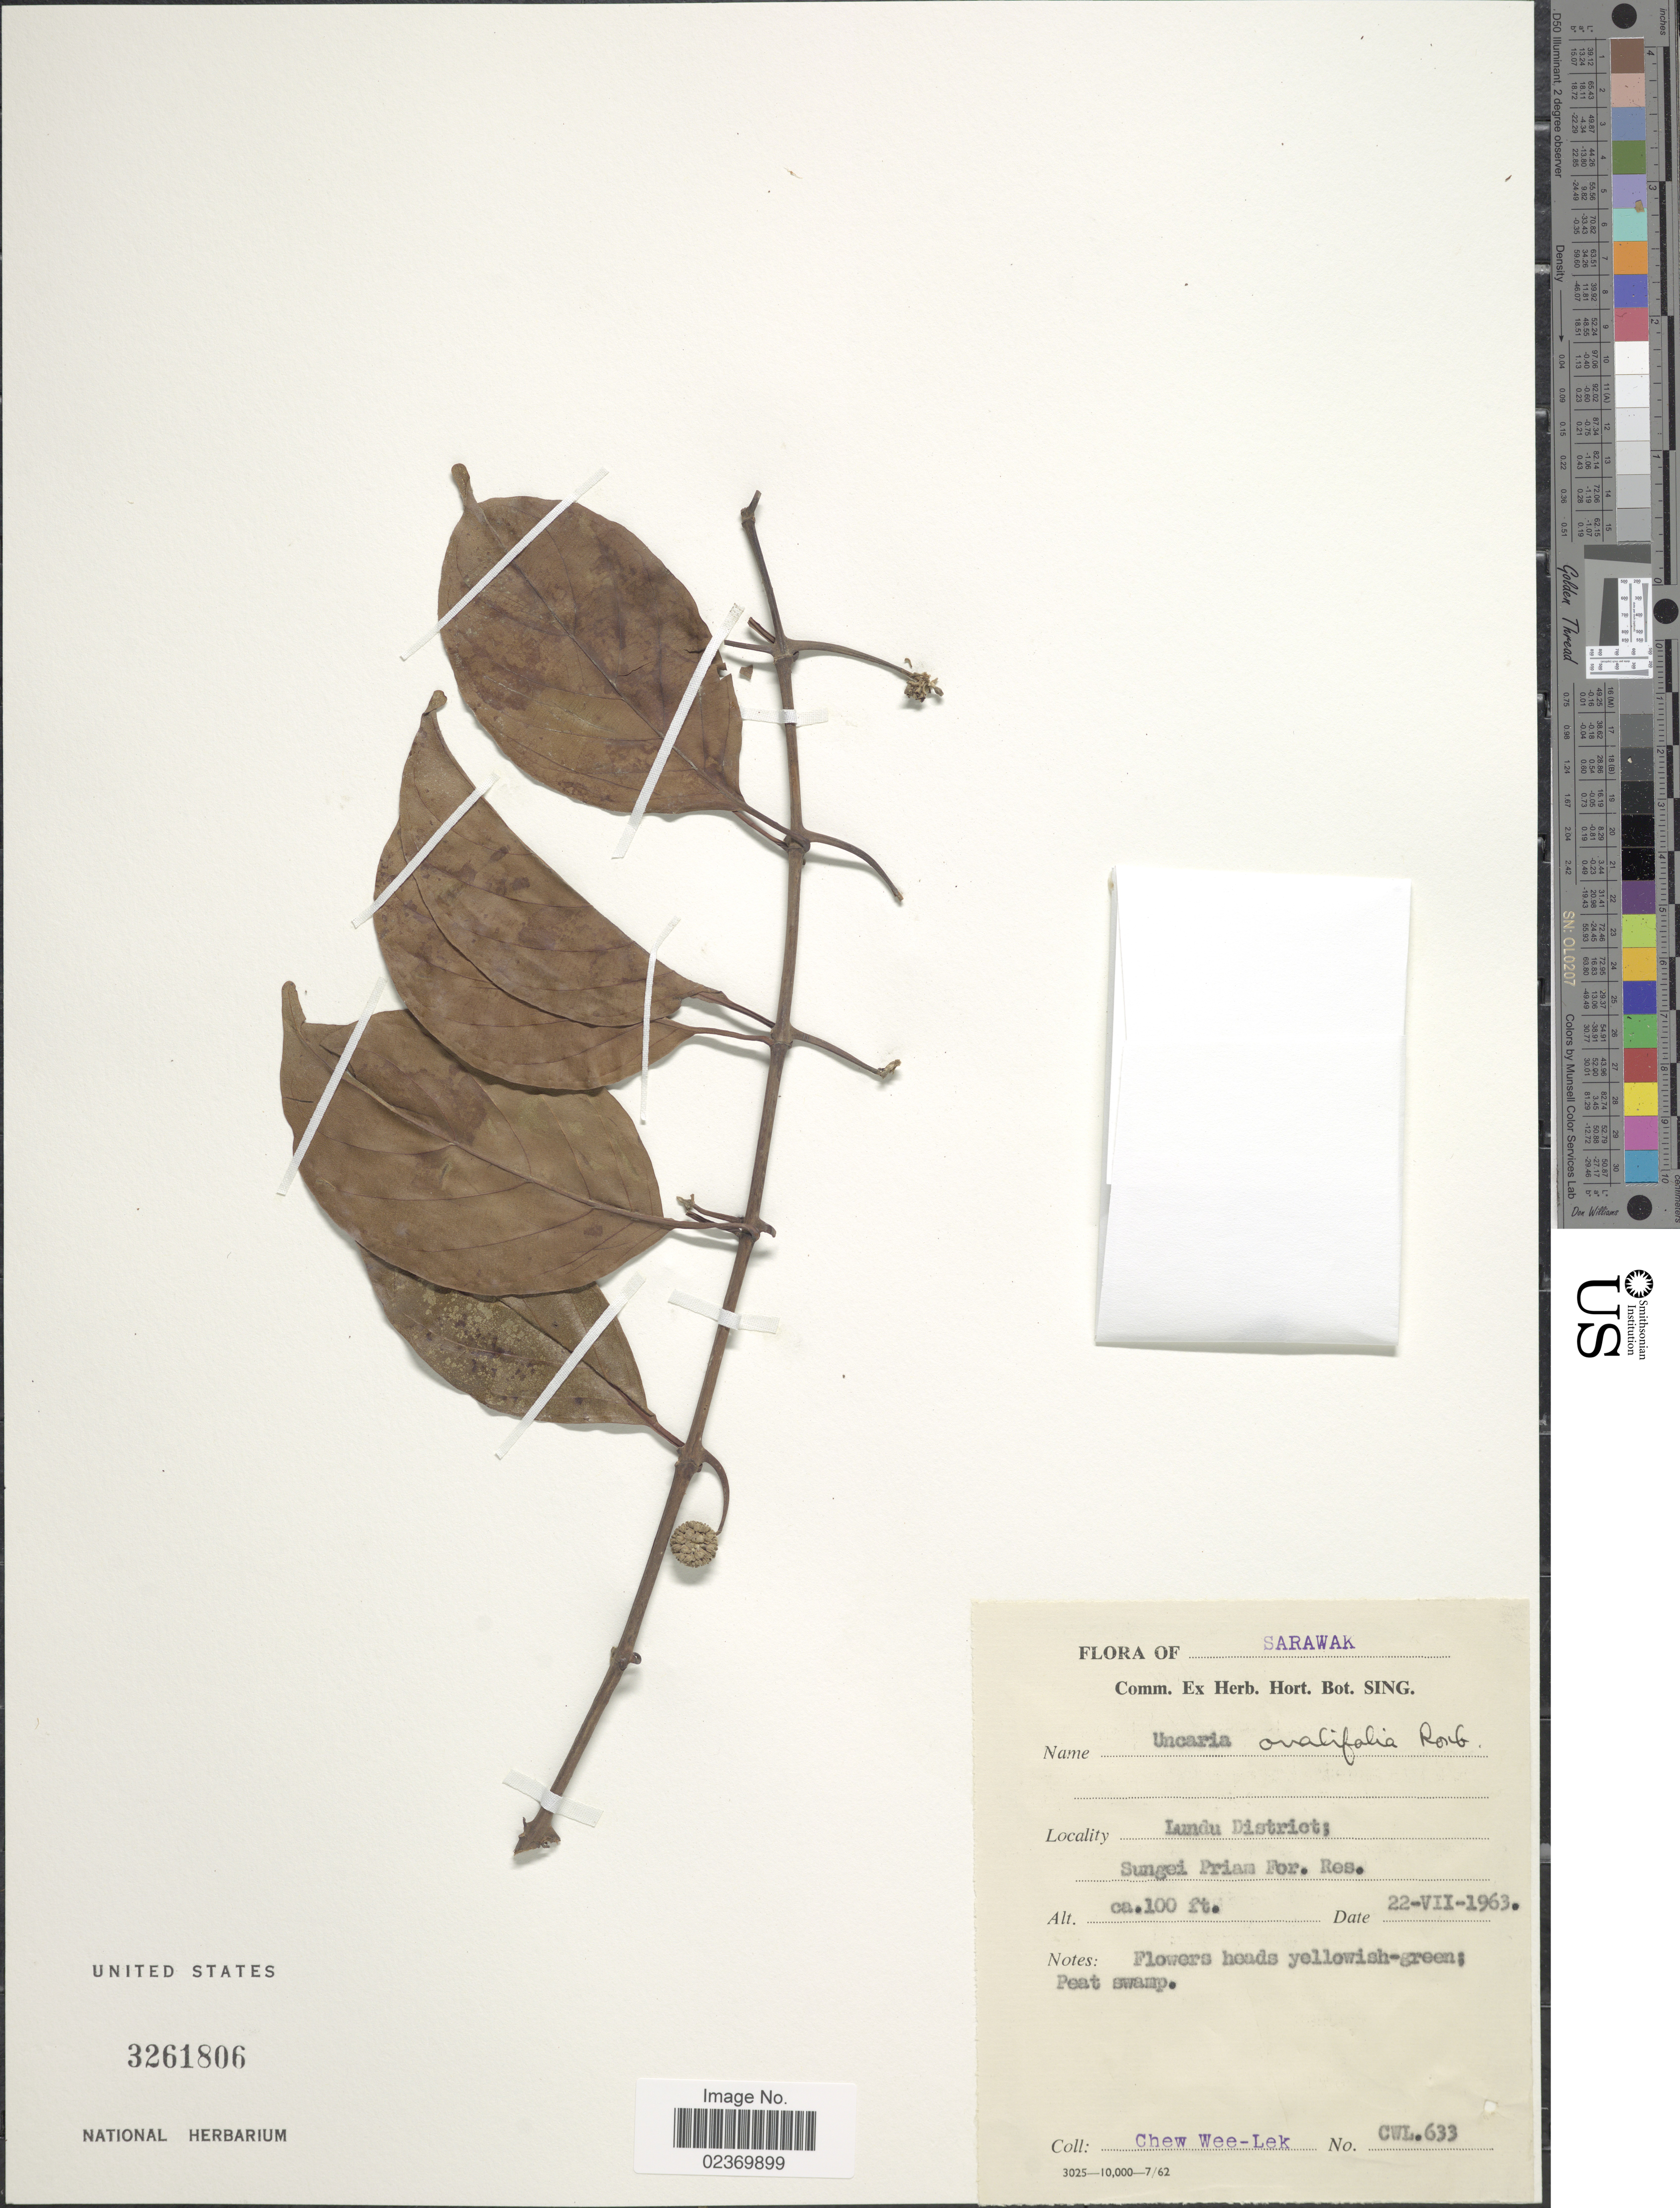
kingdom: Plantae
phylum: Tracheophyta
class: Magnoliopsida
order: Gentianales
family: Rubiaceae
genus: Uncaria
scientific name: Uncaria ovalifolia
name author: Roxb.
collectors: W. Chew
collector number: CWL.633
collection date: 1963-07-22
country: Malaysia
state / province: Sarawak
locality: Lundu District; Sungei Priam For. Res.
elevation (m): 30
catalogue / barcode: US 3261806